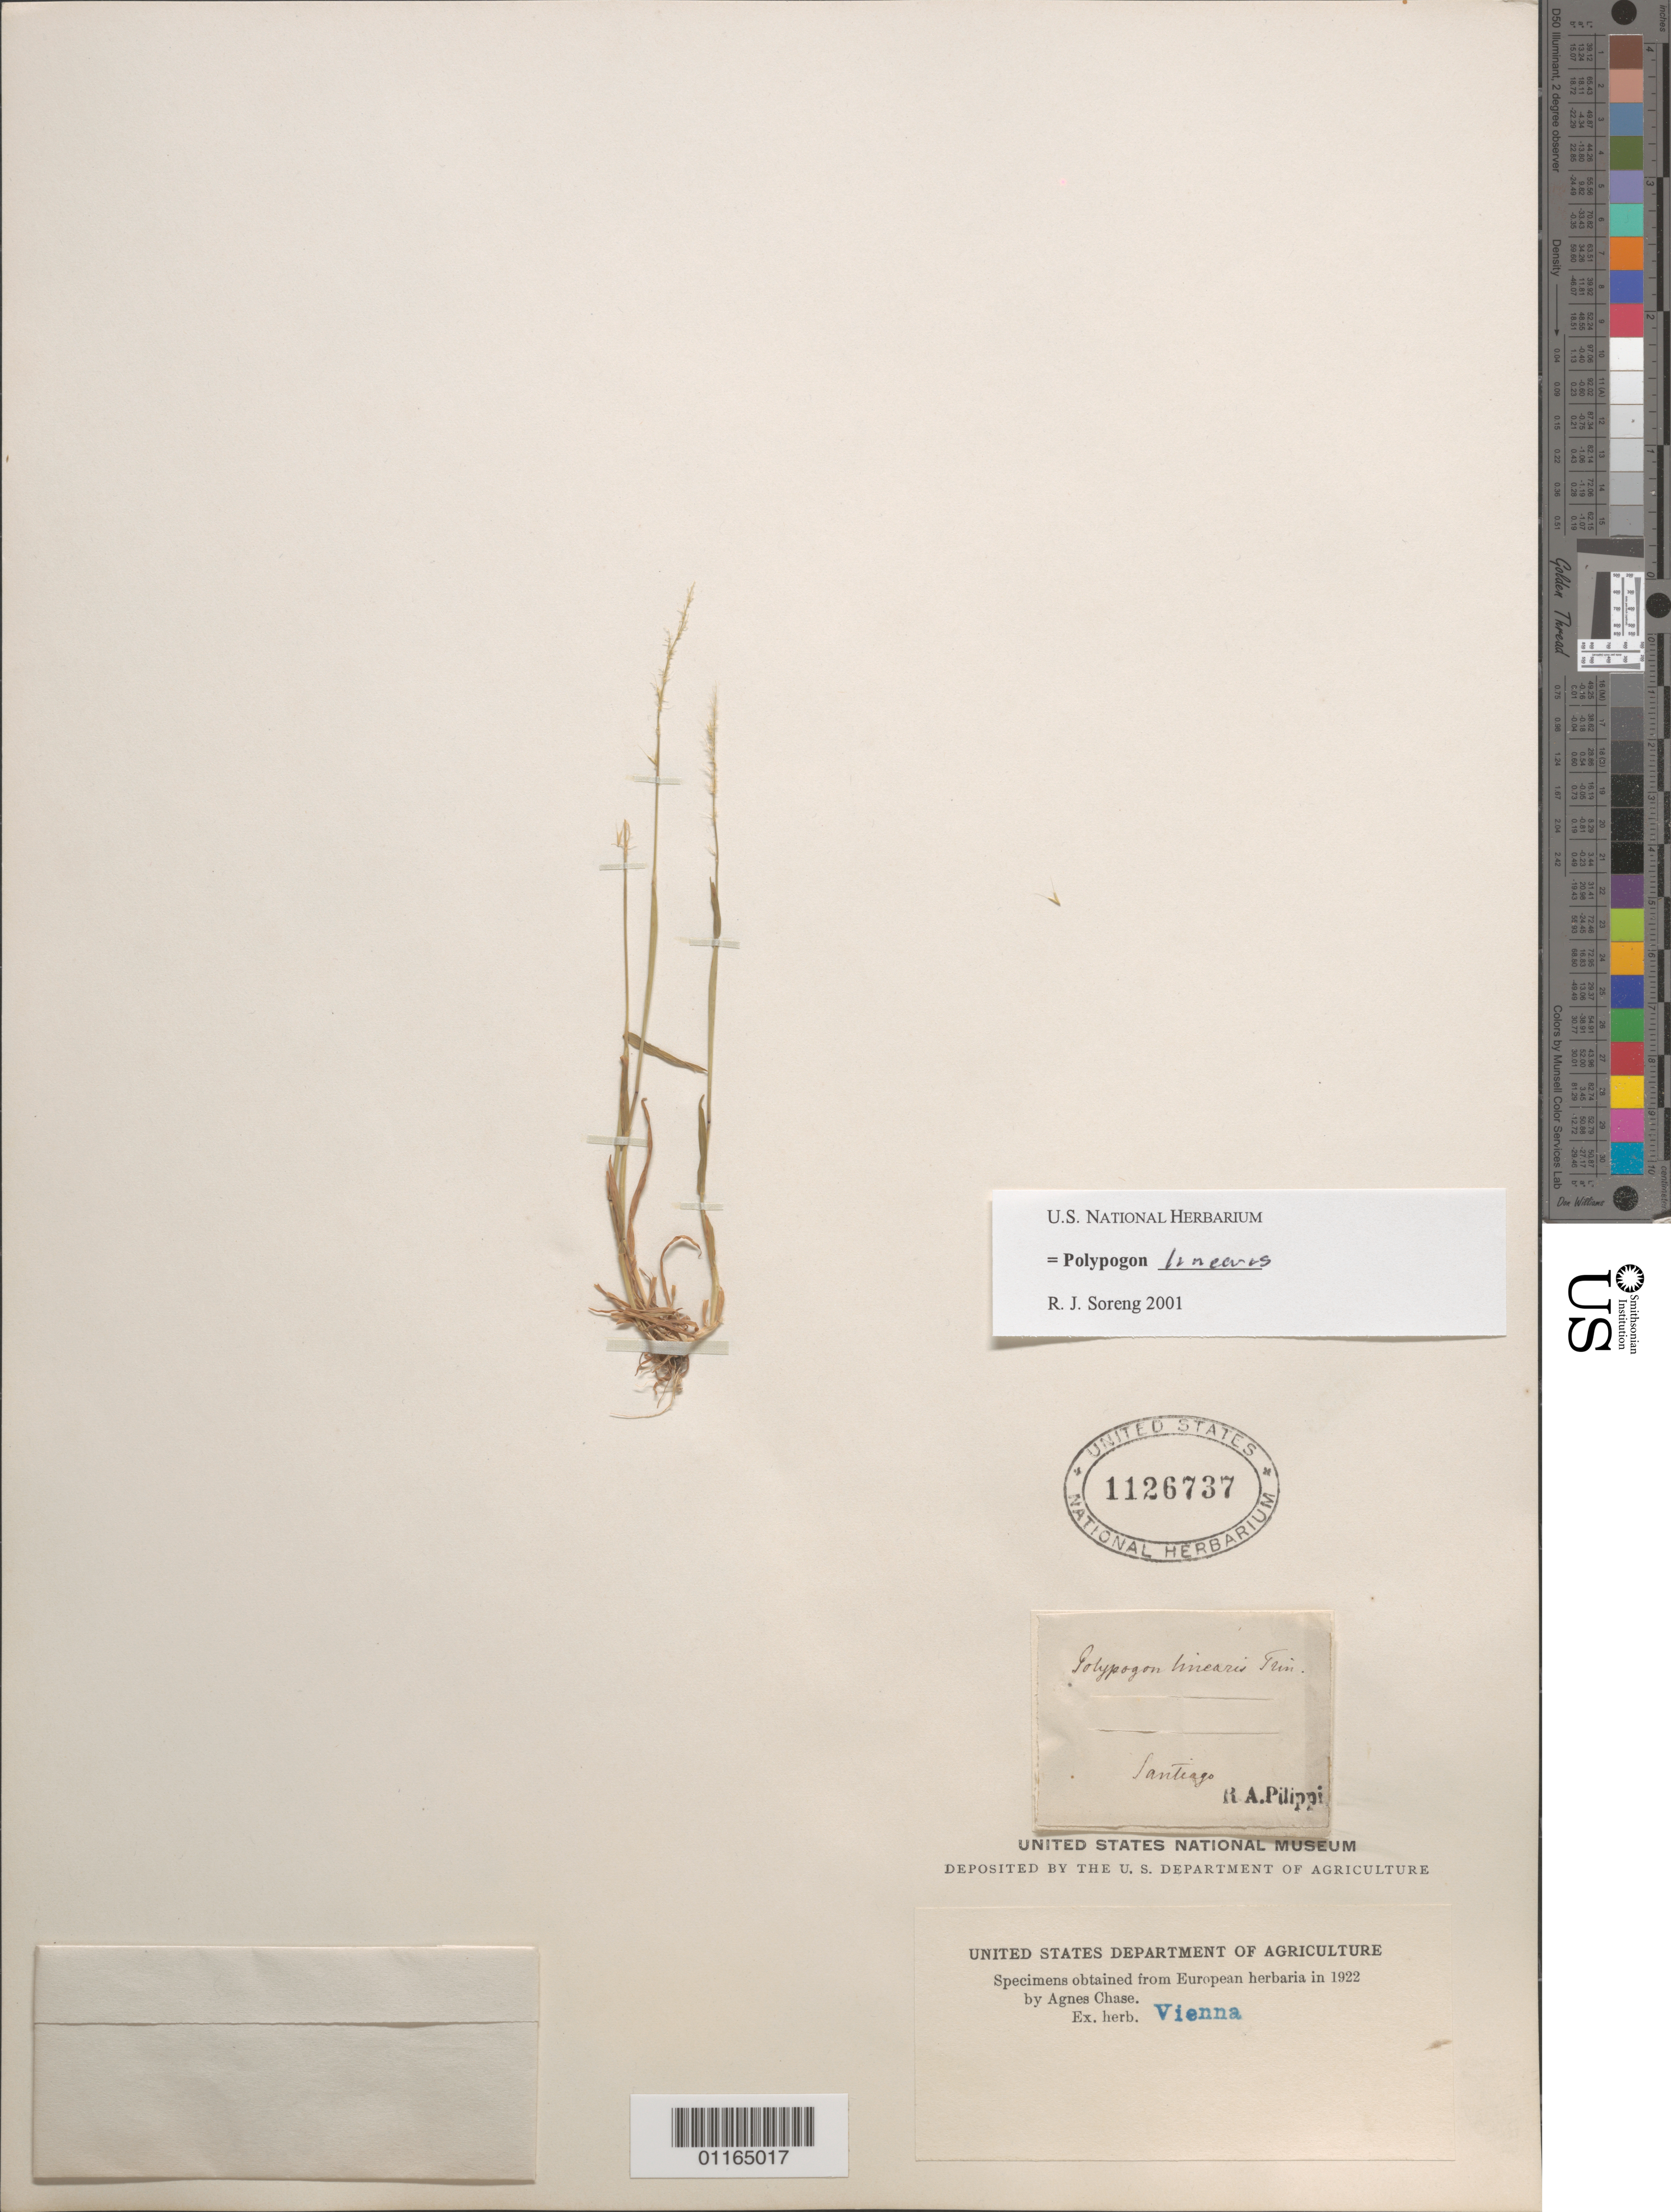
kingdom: Plantae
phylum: Tracheophyta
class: Liliopsida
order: Poales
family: Poaceae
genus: Polypogon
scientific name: Polypogon linearis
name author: Trin.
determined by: Soreng, Robert J., Research Associate (BOT), Smithsonian Institution - National Museum of Natural History (UNITED STATES)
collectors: R. A. Philippi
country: Chile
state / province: Región Metropolitana (RM)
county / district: Santiago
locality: Santiago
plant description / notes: ex herb. Vienna, no type annotation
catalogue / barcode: US 1126737